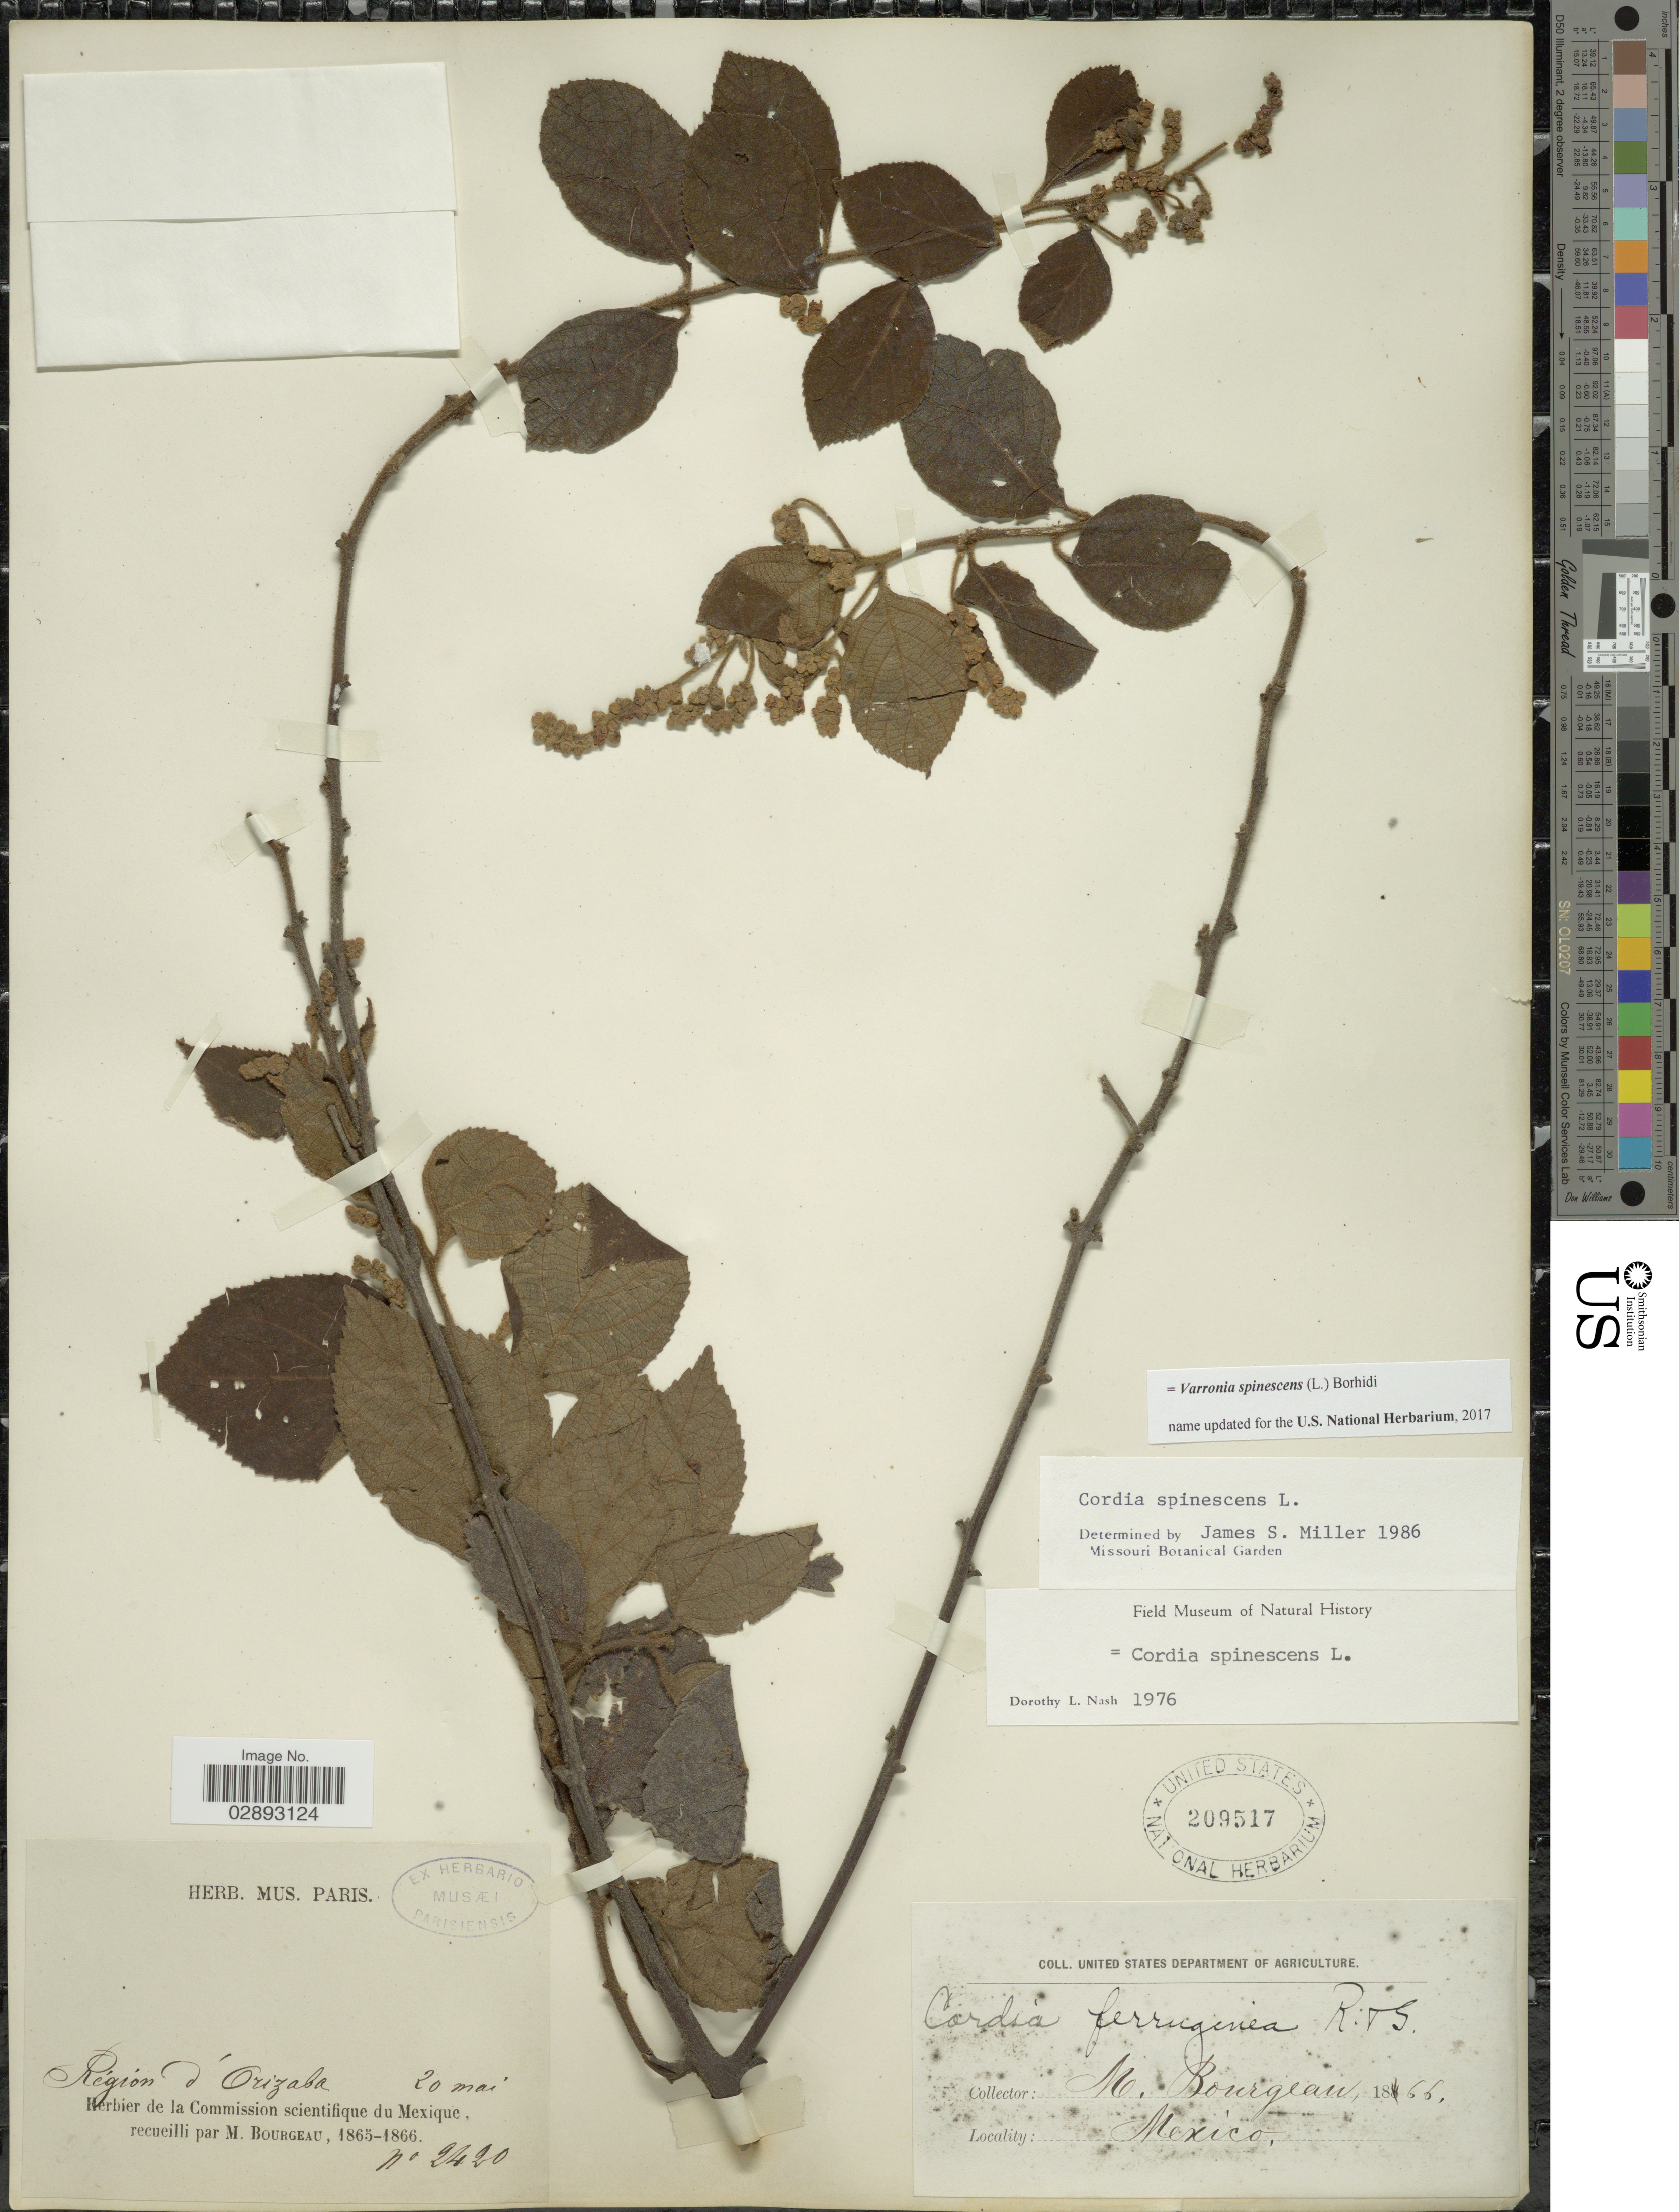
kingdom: Plantae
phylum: Tracheophyta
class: Magnoliopsida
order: Boraginales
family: Cordiaceae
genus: Varronia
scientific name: Varronia spinescens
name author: (L.) Borhidi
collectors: M. Bourgeau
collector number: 2420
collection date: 1866-05-20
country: Mexico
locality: Région d'Orizaba.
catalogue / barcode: US 209517